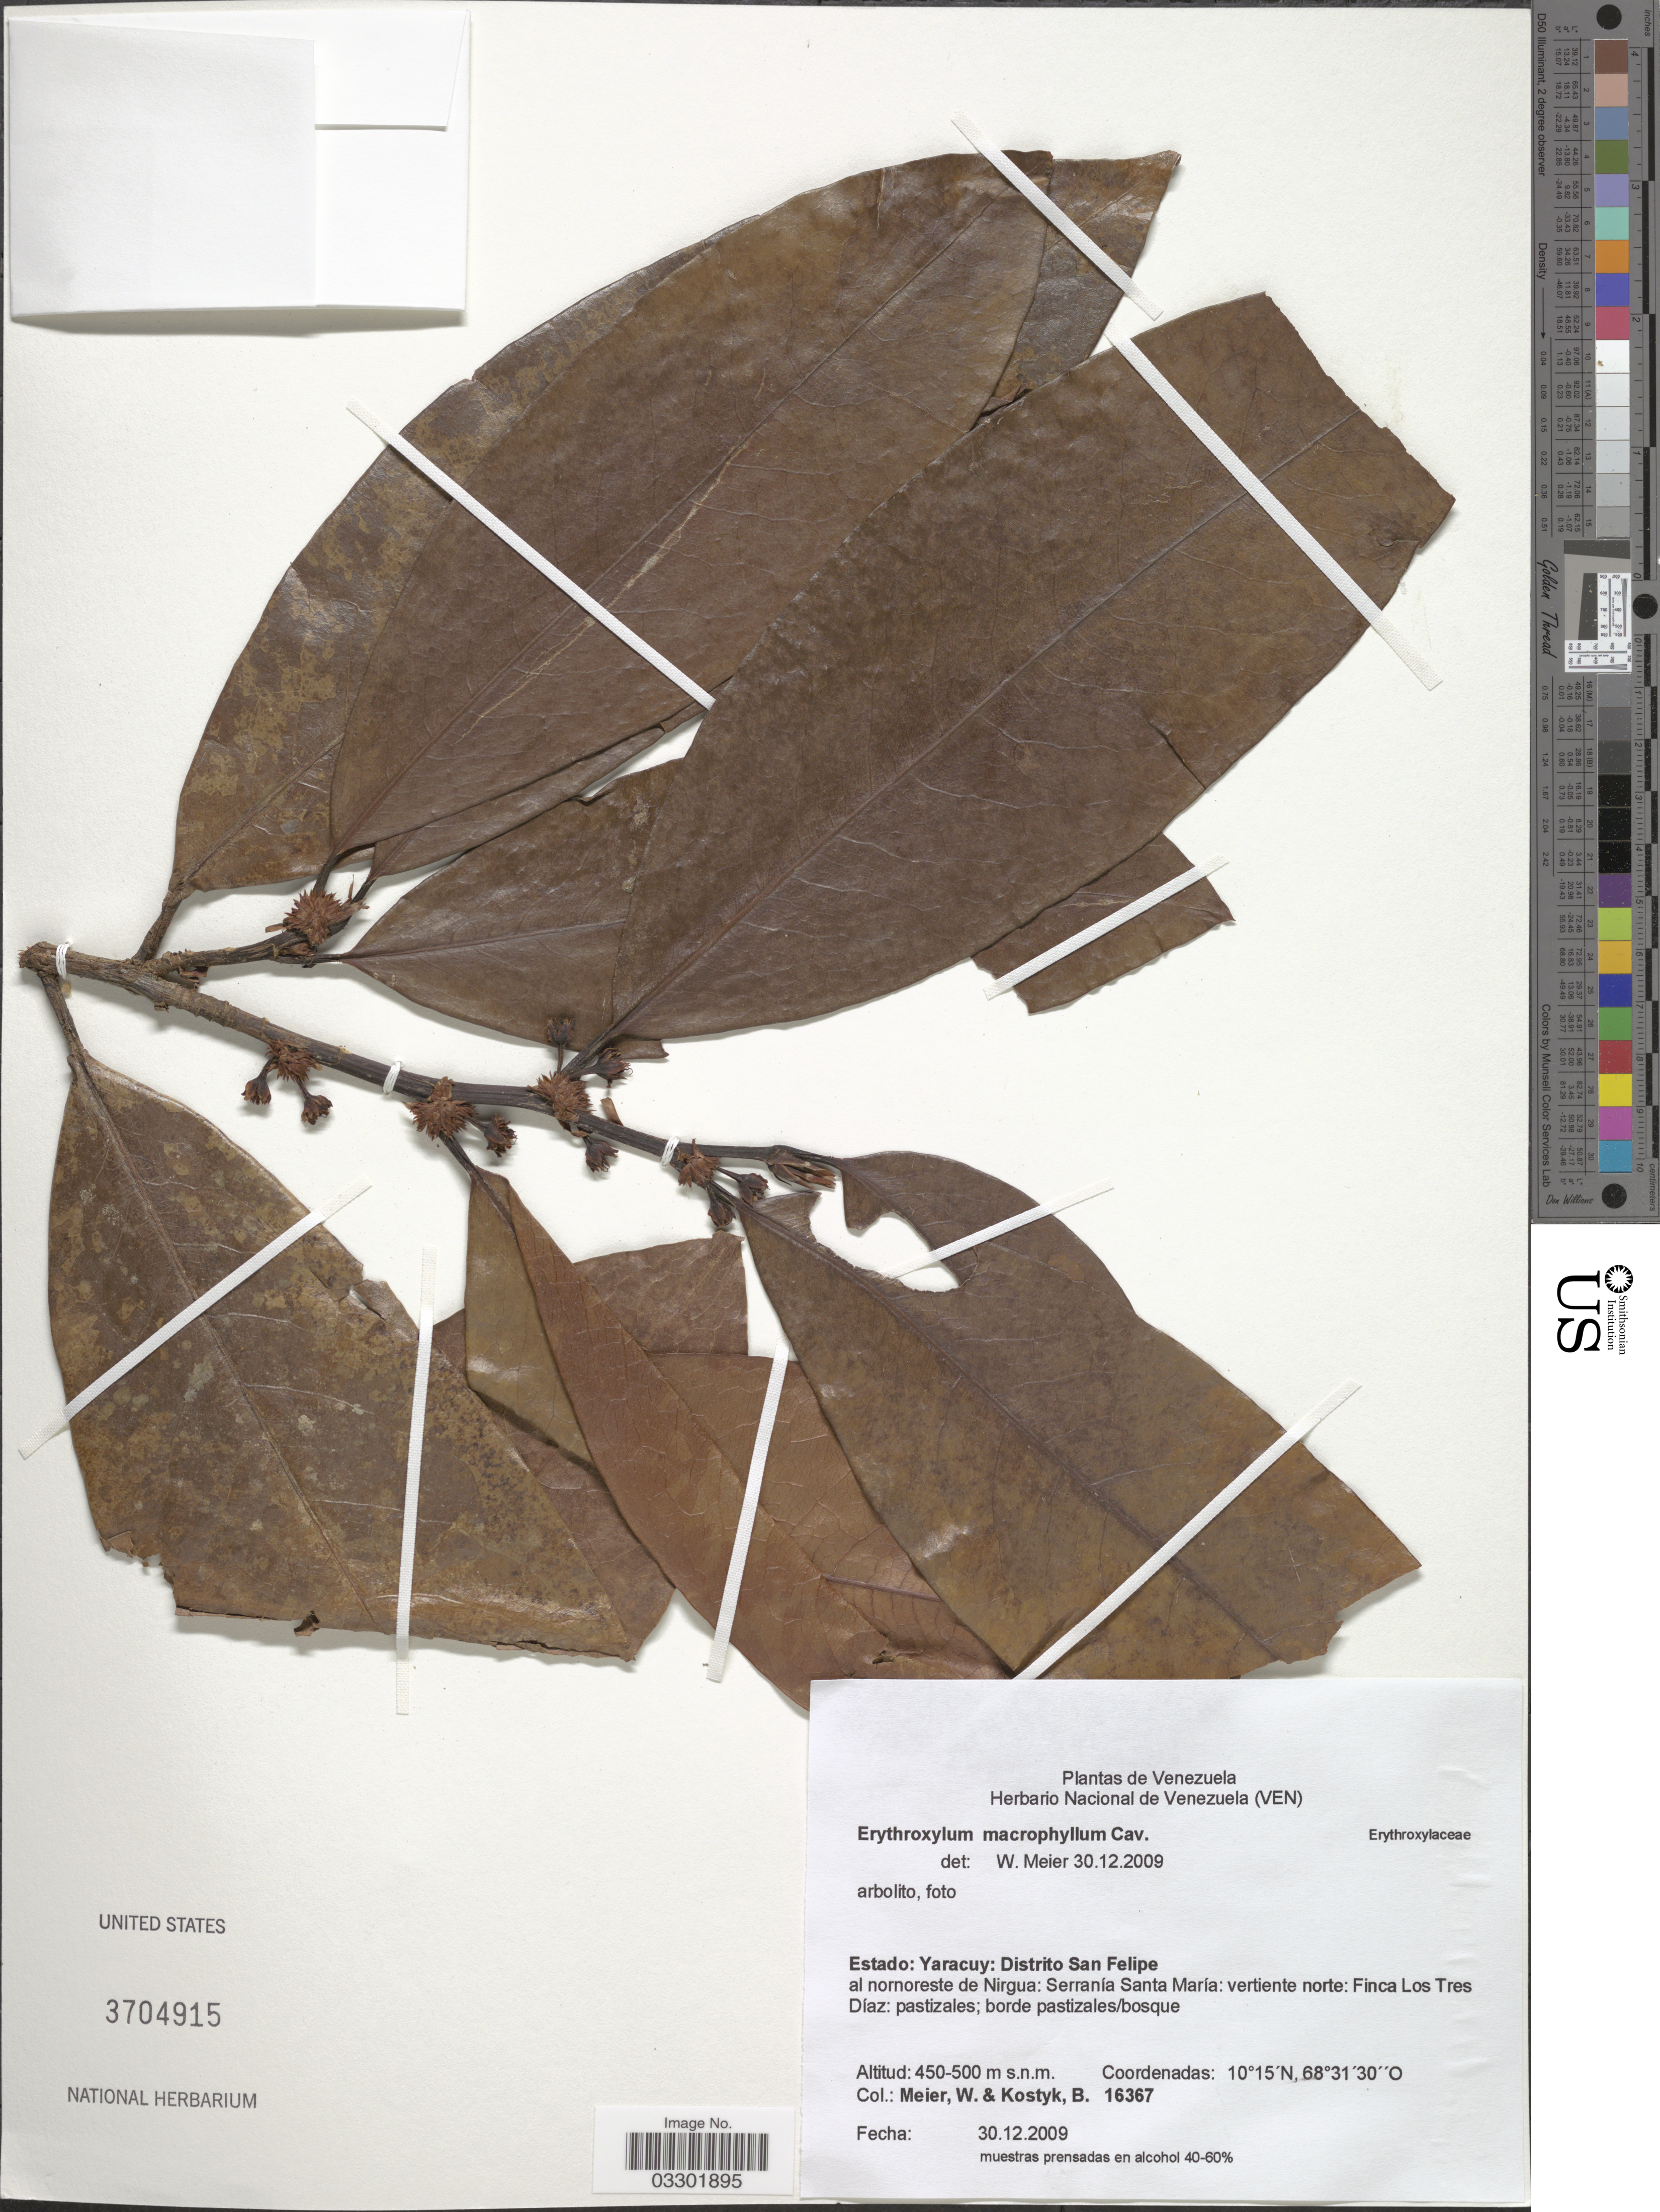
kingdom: Plantae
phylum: Tracheophyta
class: Magnoliopsida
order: Malpighiales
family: Erythroxylaceae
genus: Erythroxylum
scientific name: Erythroxylum macrophyllum var. macrophyllum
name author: Cav.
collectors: W. Meier & B. Kostyk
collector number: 16367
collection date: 2009-12-30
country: Venezuela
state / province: Yaracuy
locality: Distrito San Felipe al nonoreste de Nirgua: Serranía Santa María: vertiente norte: Finca Los Tres Díaz.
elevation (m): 450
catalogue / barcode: US 3704915